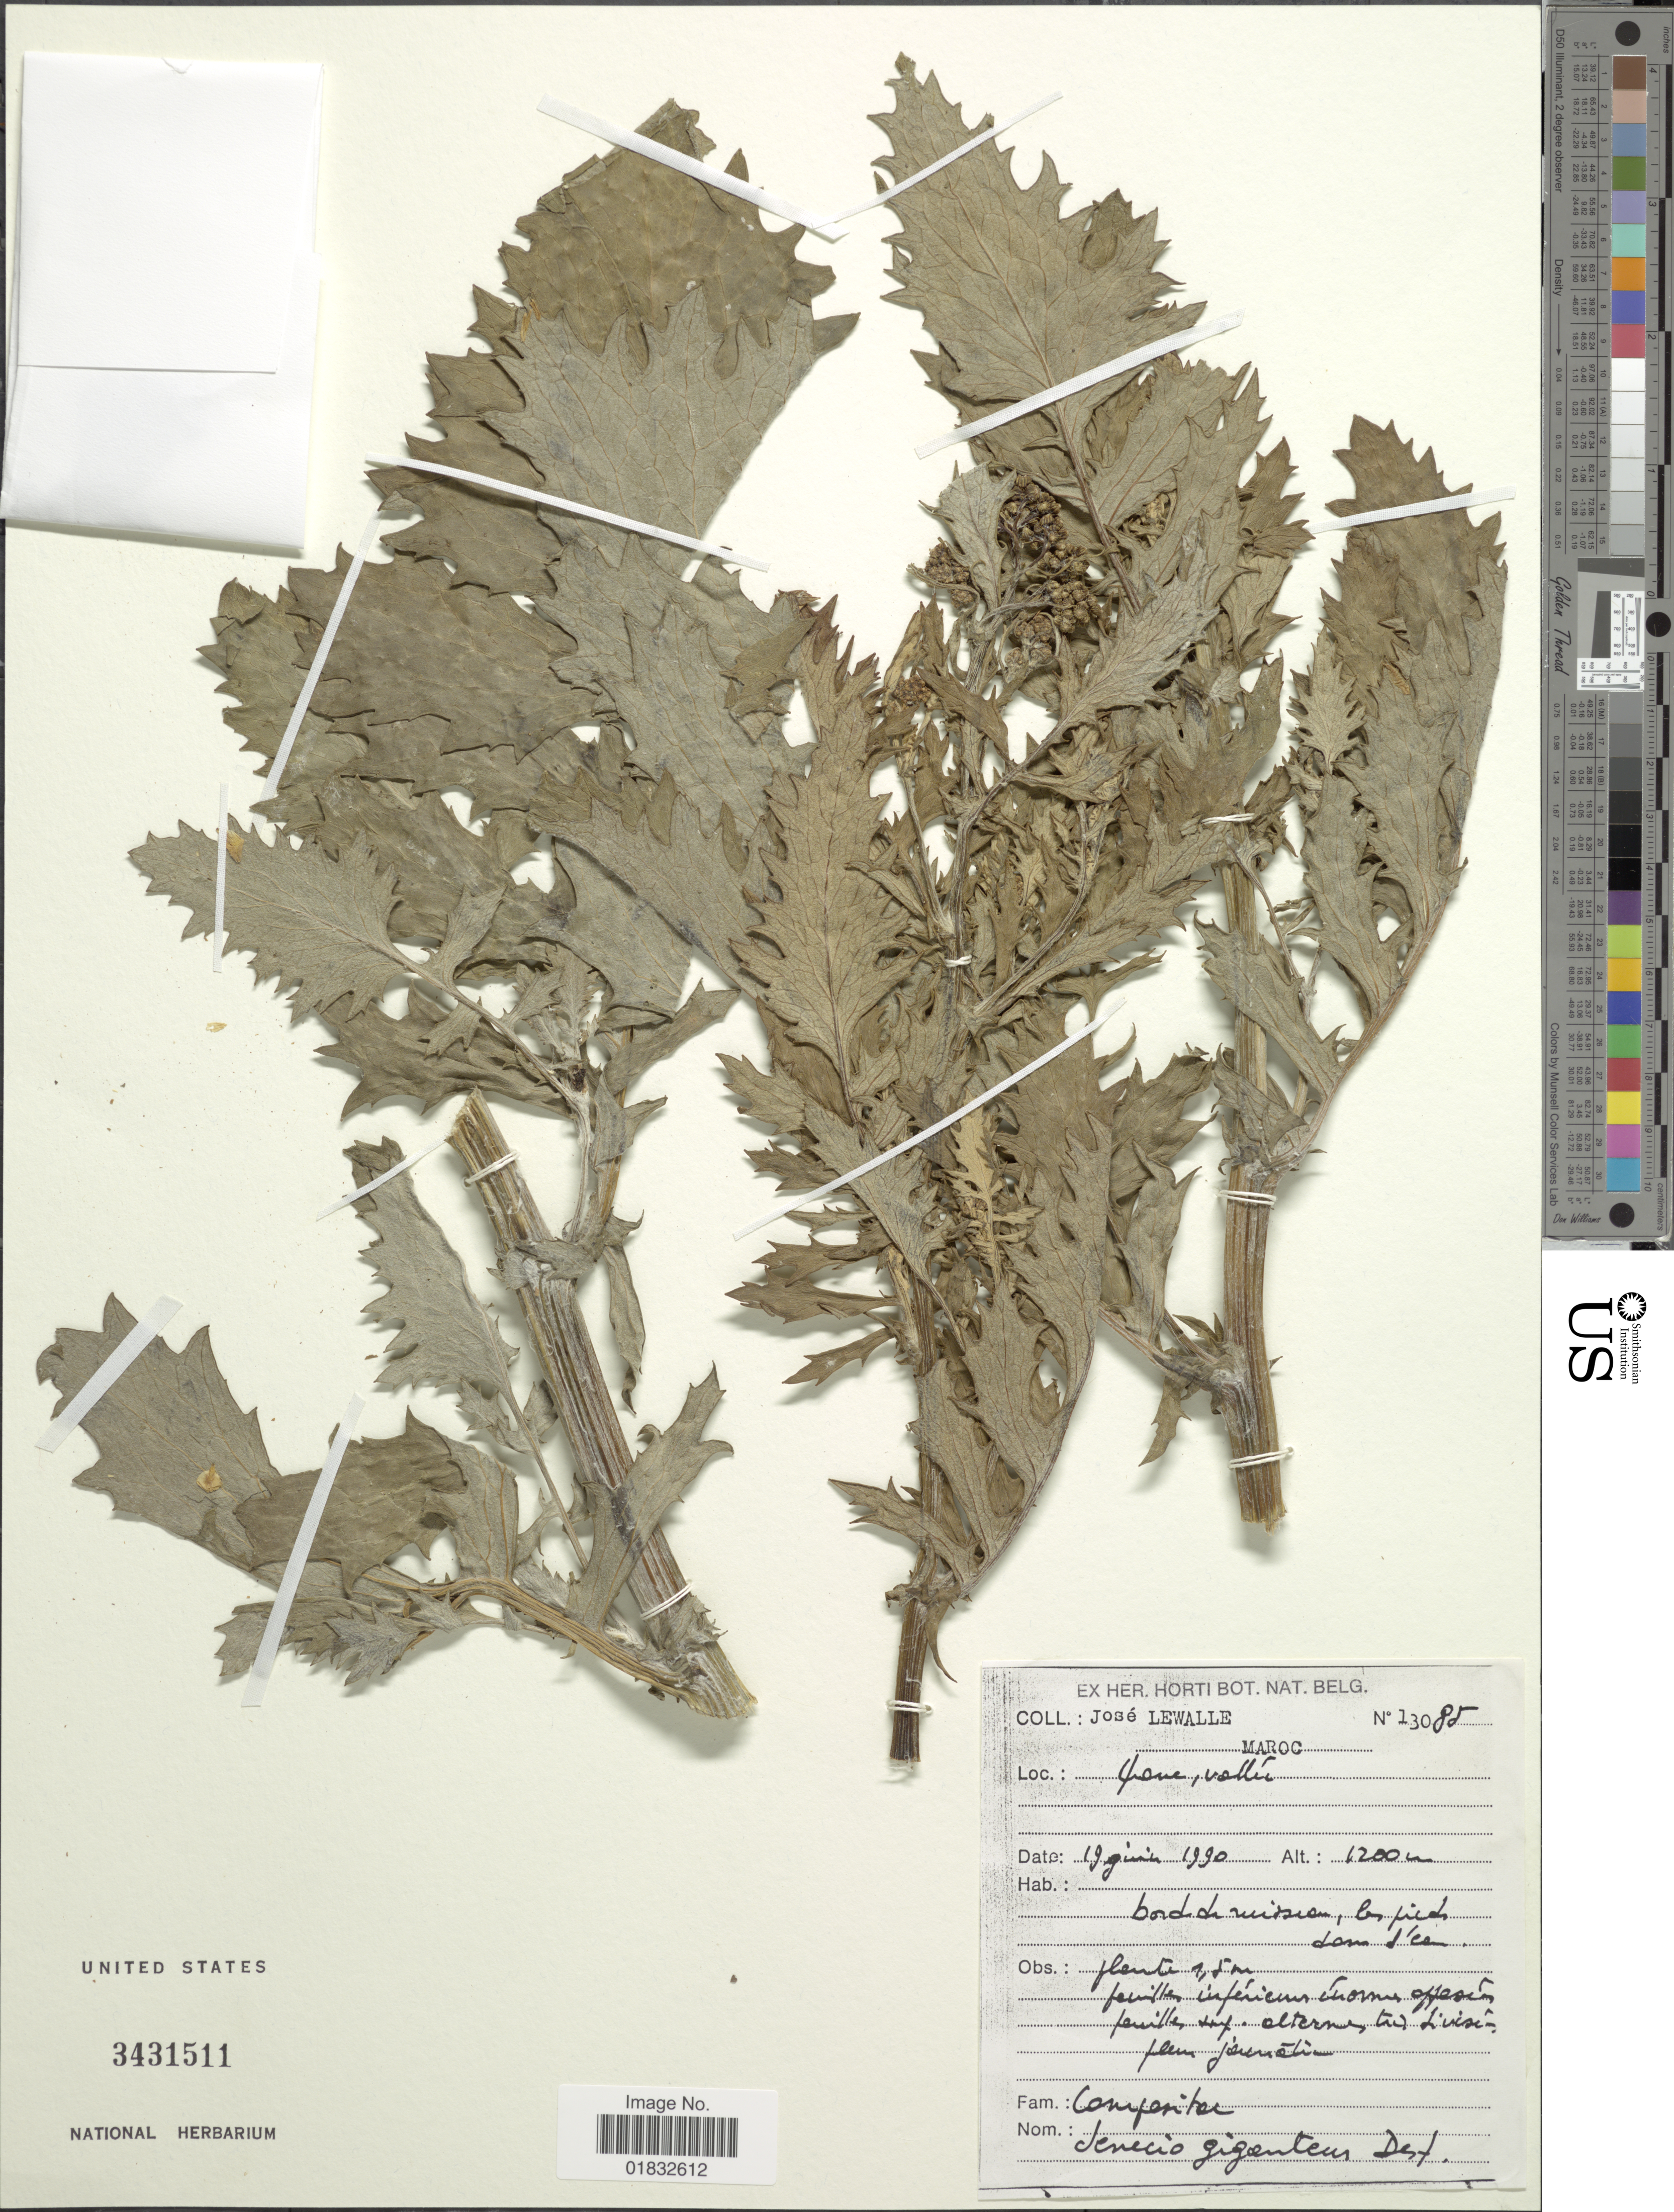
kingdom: Plantae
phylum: Tracheophyta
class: Magnoliopsida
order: Asterales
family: Asteraceae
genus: Jacobaea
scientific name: Jacobaea gigantea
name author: (Desf.) Pelser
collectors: J. Lewalle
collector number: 13085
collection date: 1990-06-19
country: Morocco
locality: Ifrane, vallée.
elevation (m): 1200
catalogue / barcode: US 3431511